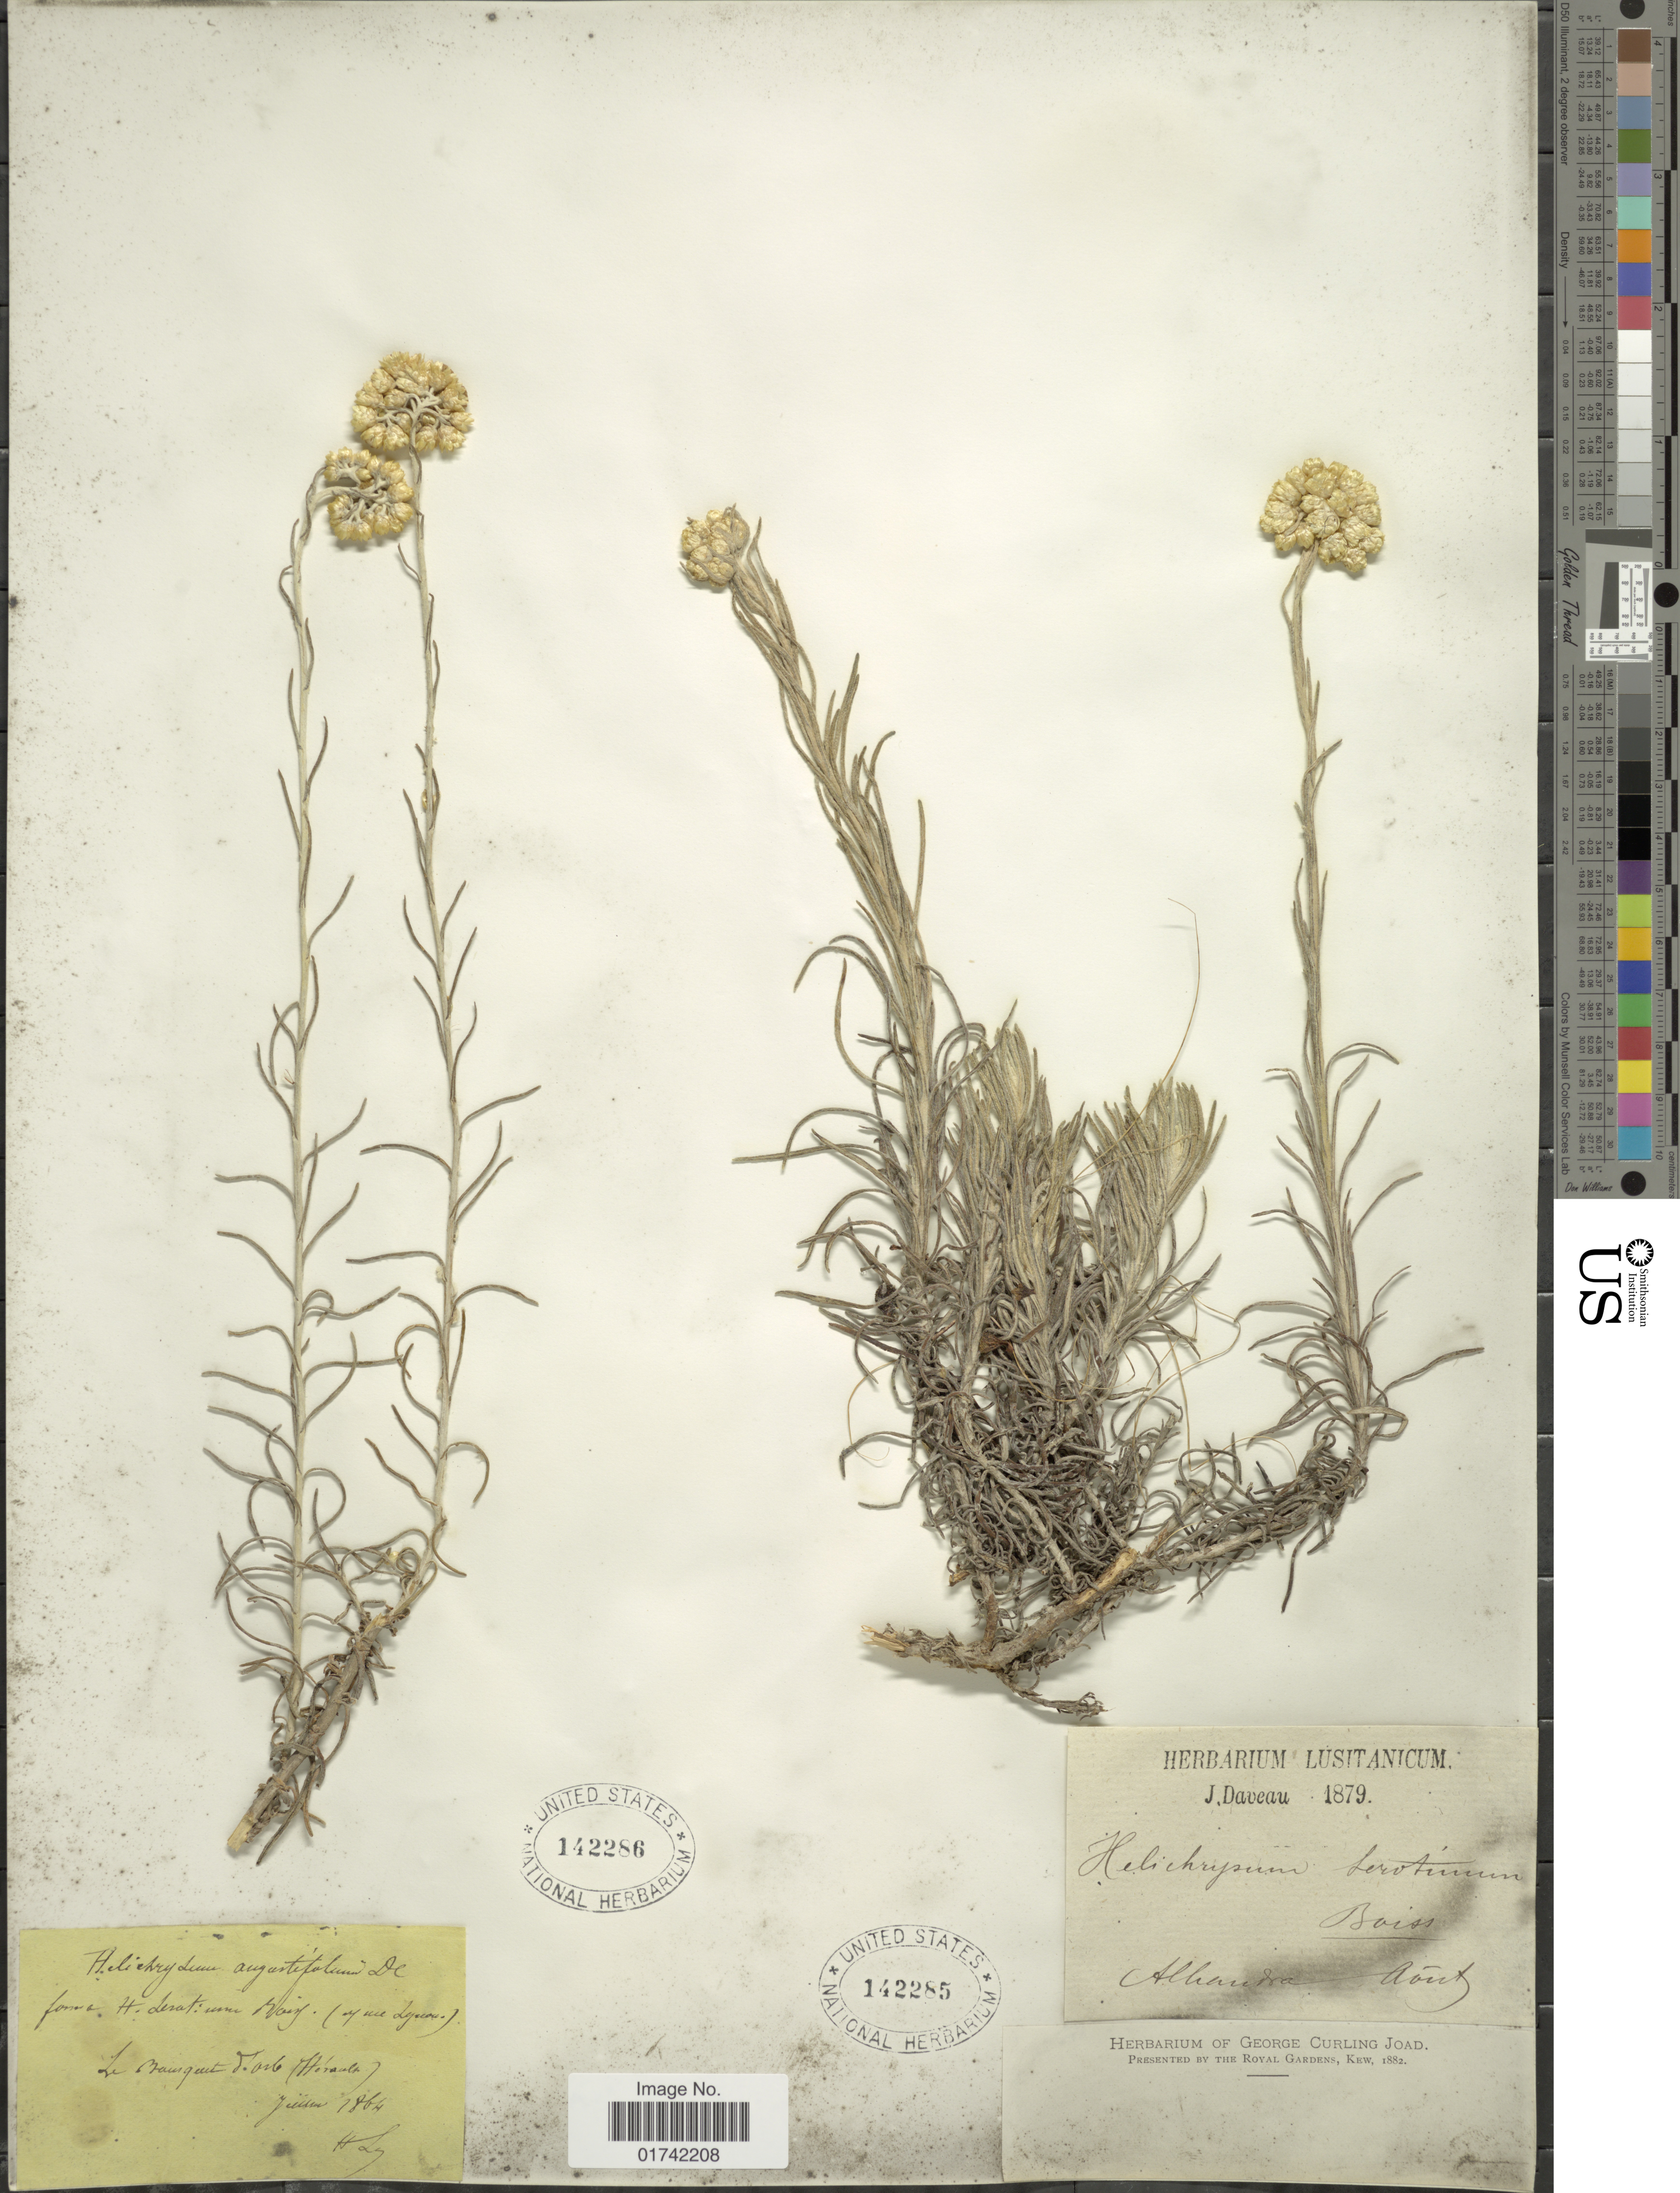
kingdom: Plantae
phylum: Tracheophyta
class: Magnoliopsida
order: Asterales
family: Asteraceae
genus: Helichrysum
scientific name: Helichrysum italicum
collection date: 1864-06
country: France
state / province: Occitanie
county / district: Hérault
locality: Le Baurquite (Heraula)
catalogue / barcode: US 142286